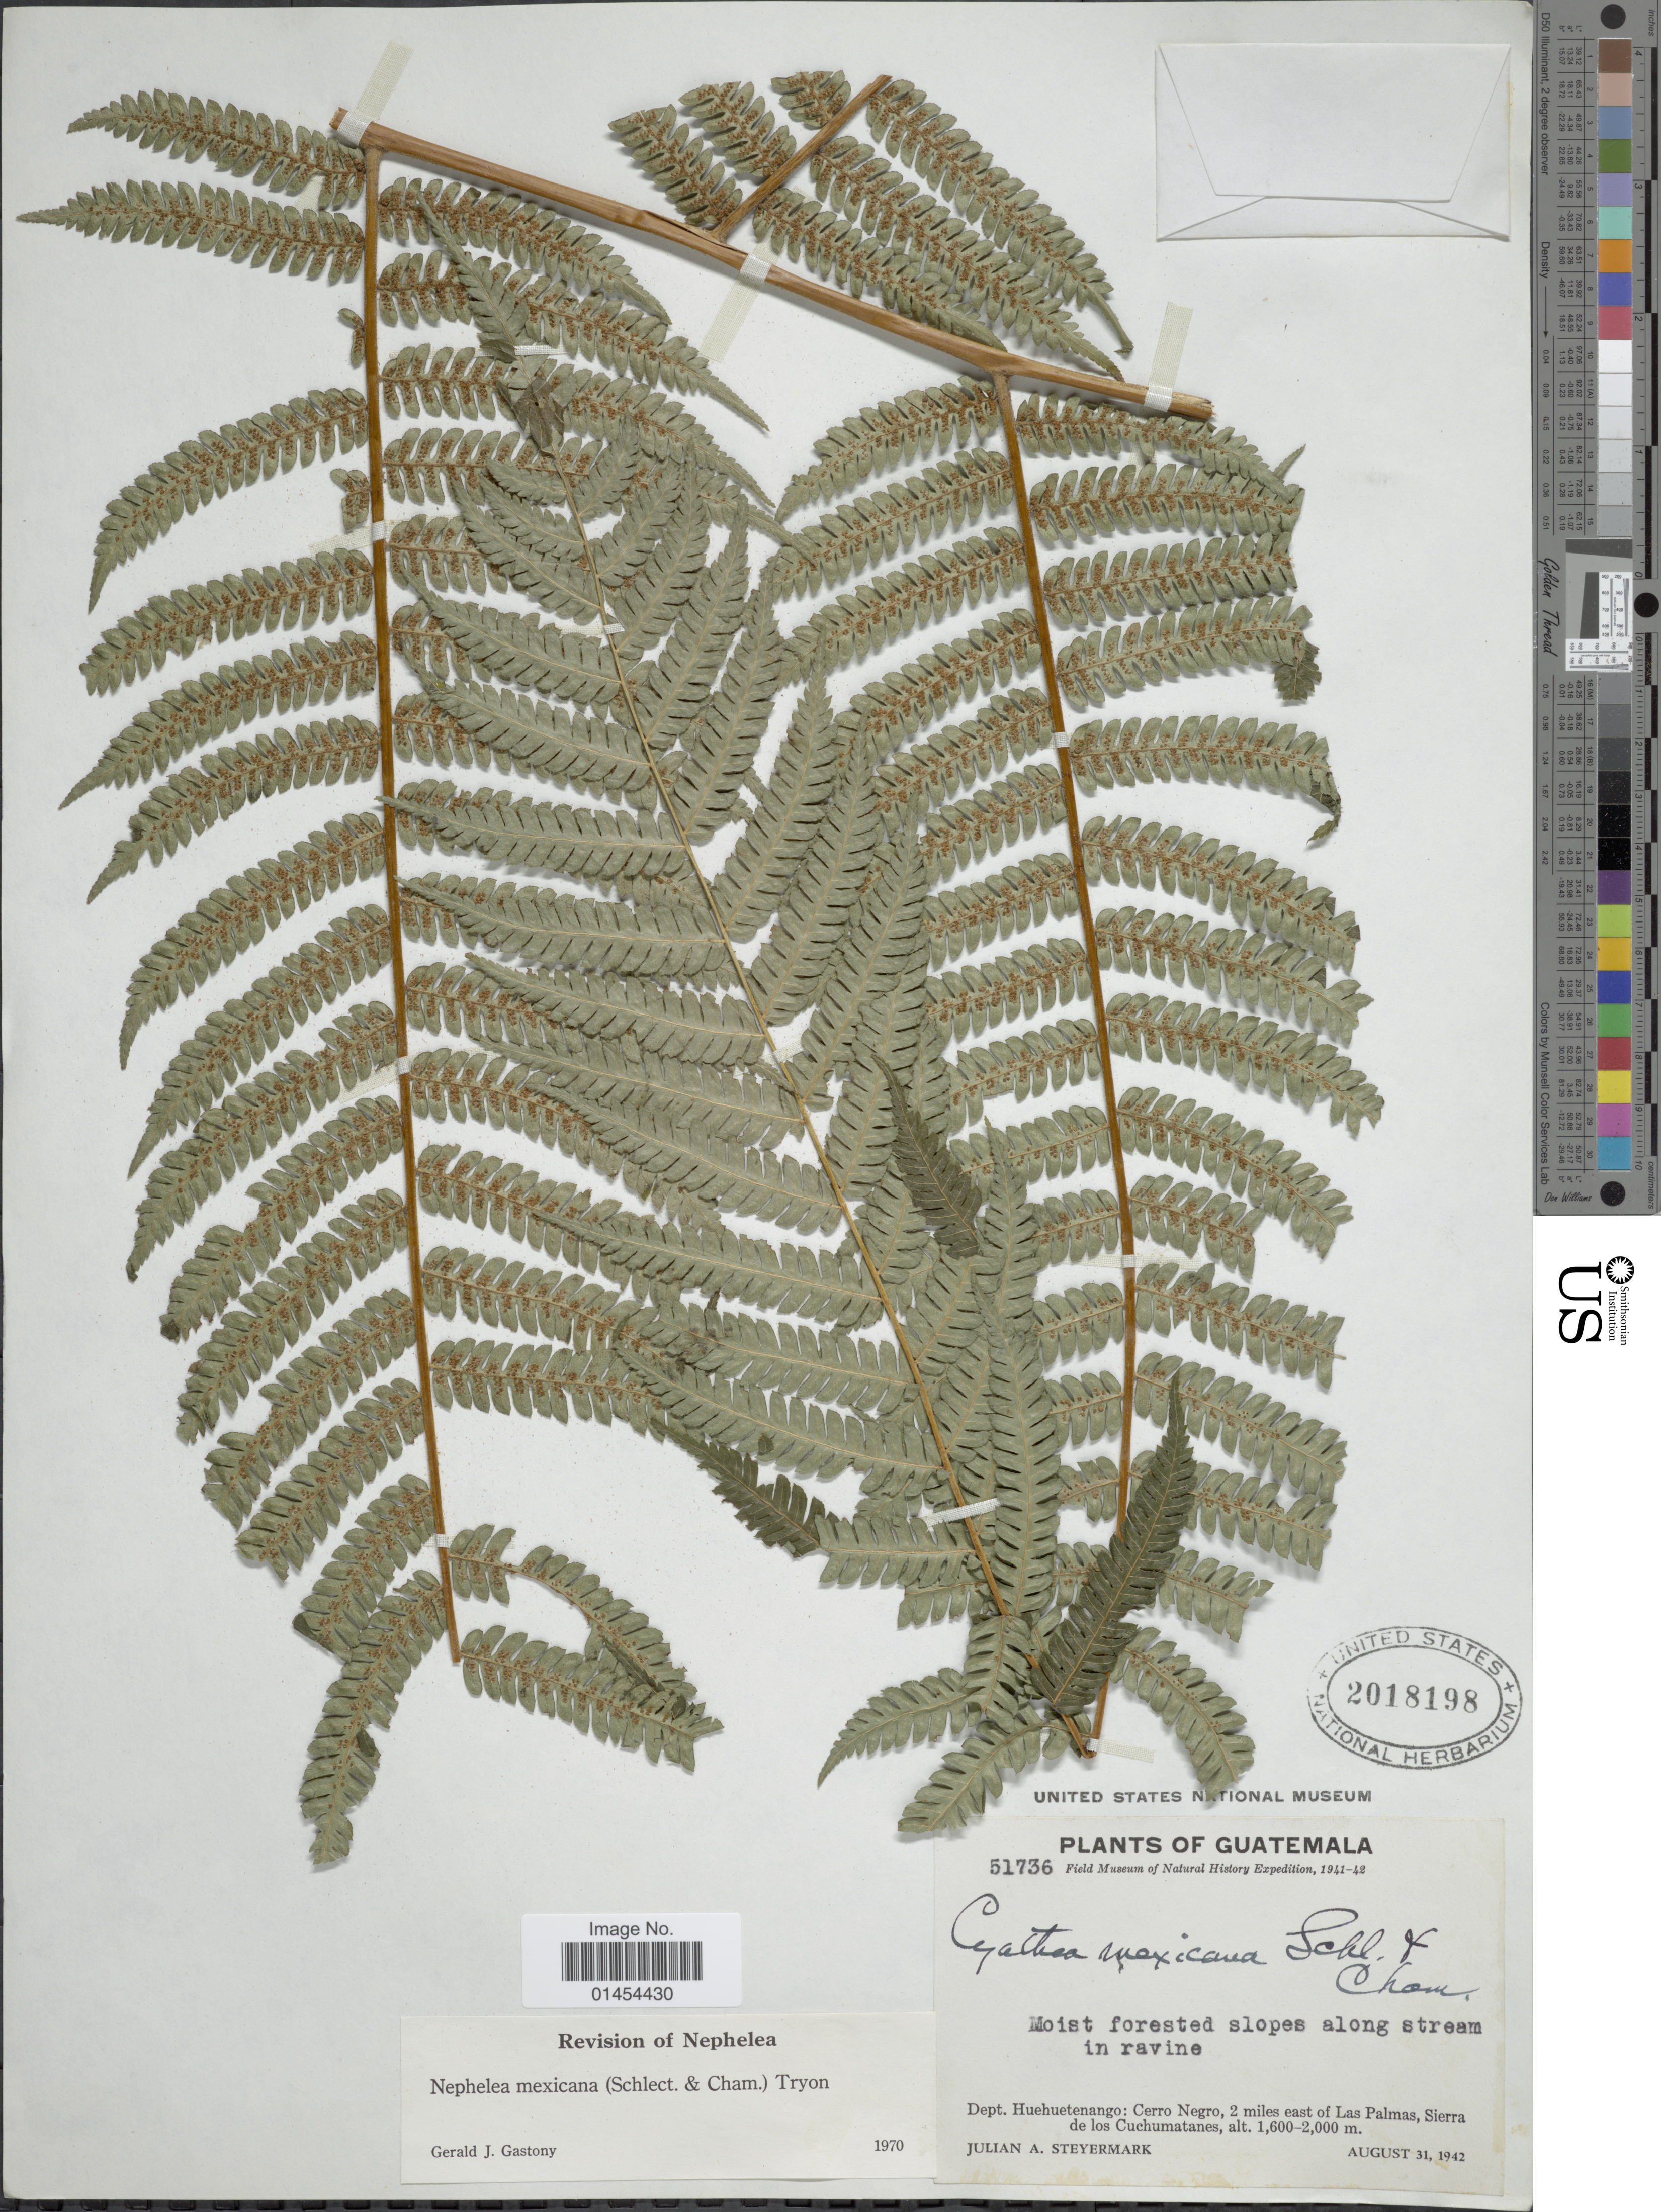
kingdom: Plantae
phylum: Tracheophyta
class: Polypodiopsida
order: Cyatheales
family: Cyatheaceae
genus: Alsophila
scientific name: Alsophila firma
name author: (Baker) D.S. Conant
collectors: J. Steyermark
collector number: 51736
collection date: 1942-08-31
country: Guatemala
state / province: Huehuetenango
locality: Cerro Negro, 2 miles east of Las Palmas, Sierra de los Cuchumatanes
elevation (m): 1600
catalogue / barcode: US 2018198